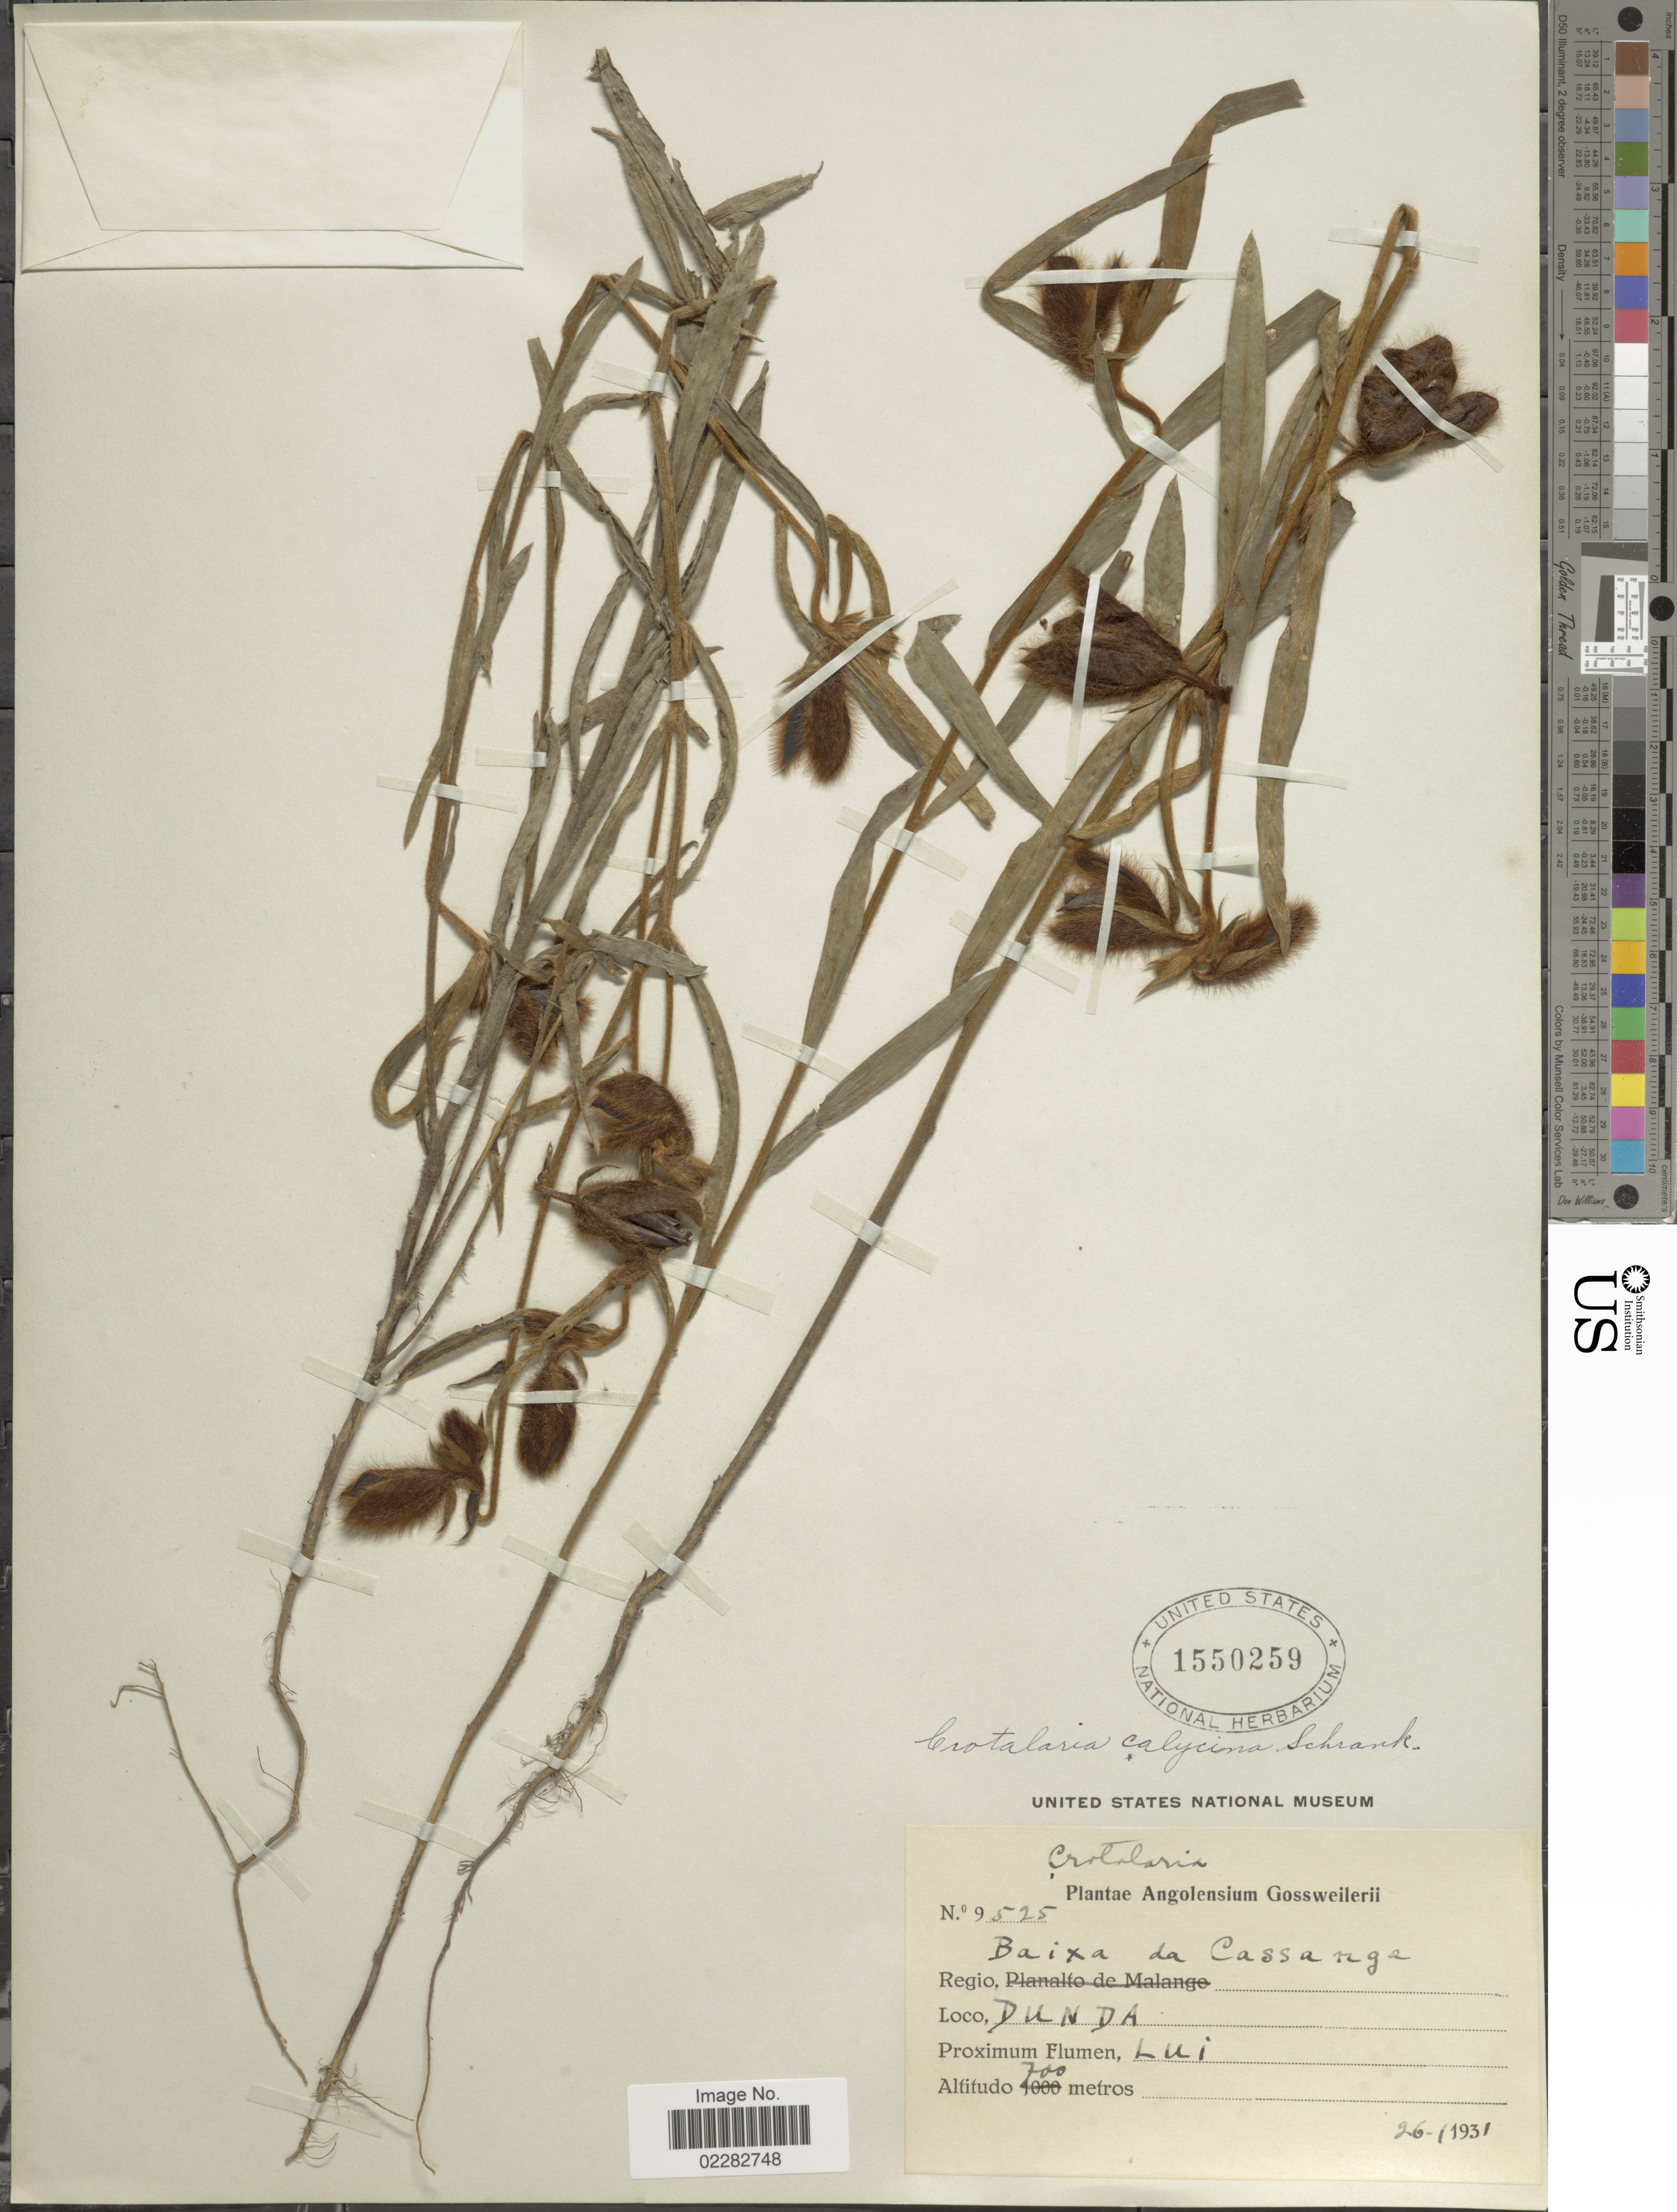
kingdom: Plantae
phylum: Tracheophyta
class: Magnoliopsida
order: Fabales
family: Fabaceae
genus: Crotalaria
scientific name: Crotalaria calycina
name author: Schrank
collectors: J. Gossweiler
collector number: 9525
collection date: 1931-01-26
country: Angola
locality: Plantae Angolensium, Regio Baixa da Cassanga, Loco, Dunda.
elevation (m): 700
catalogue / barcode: US 1550259